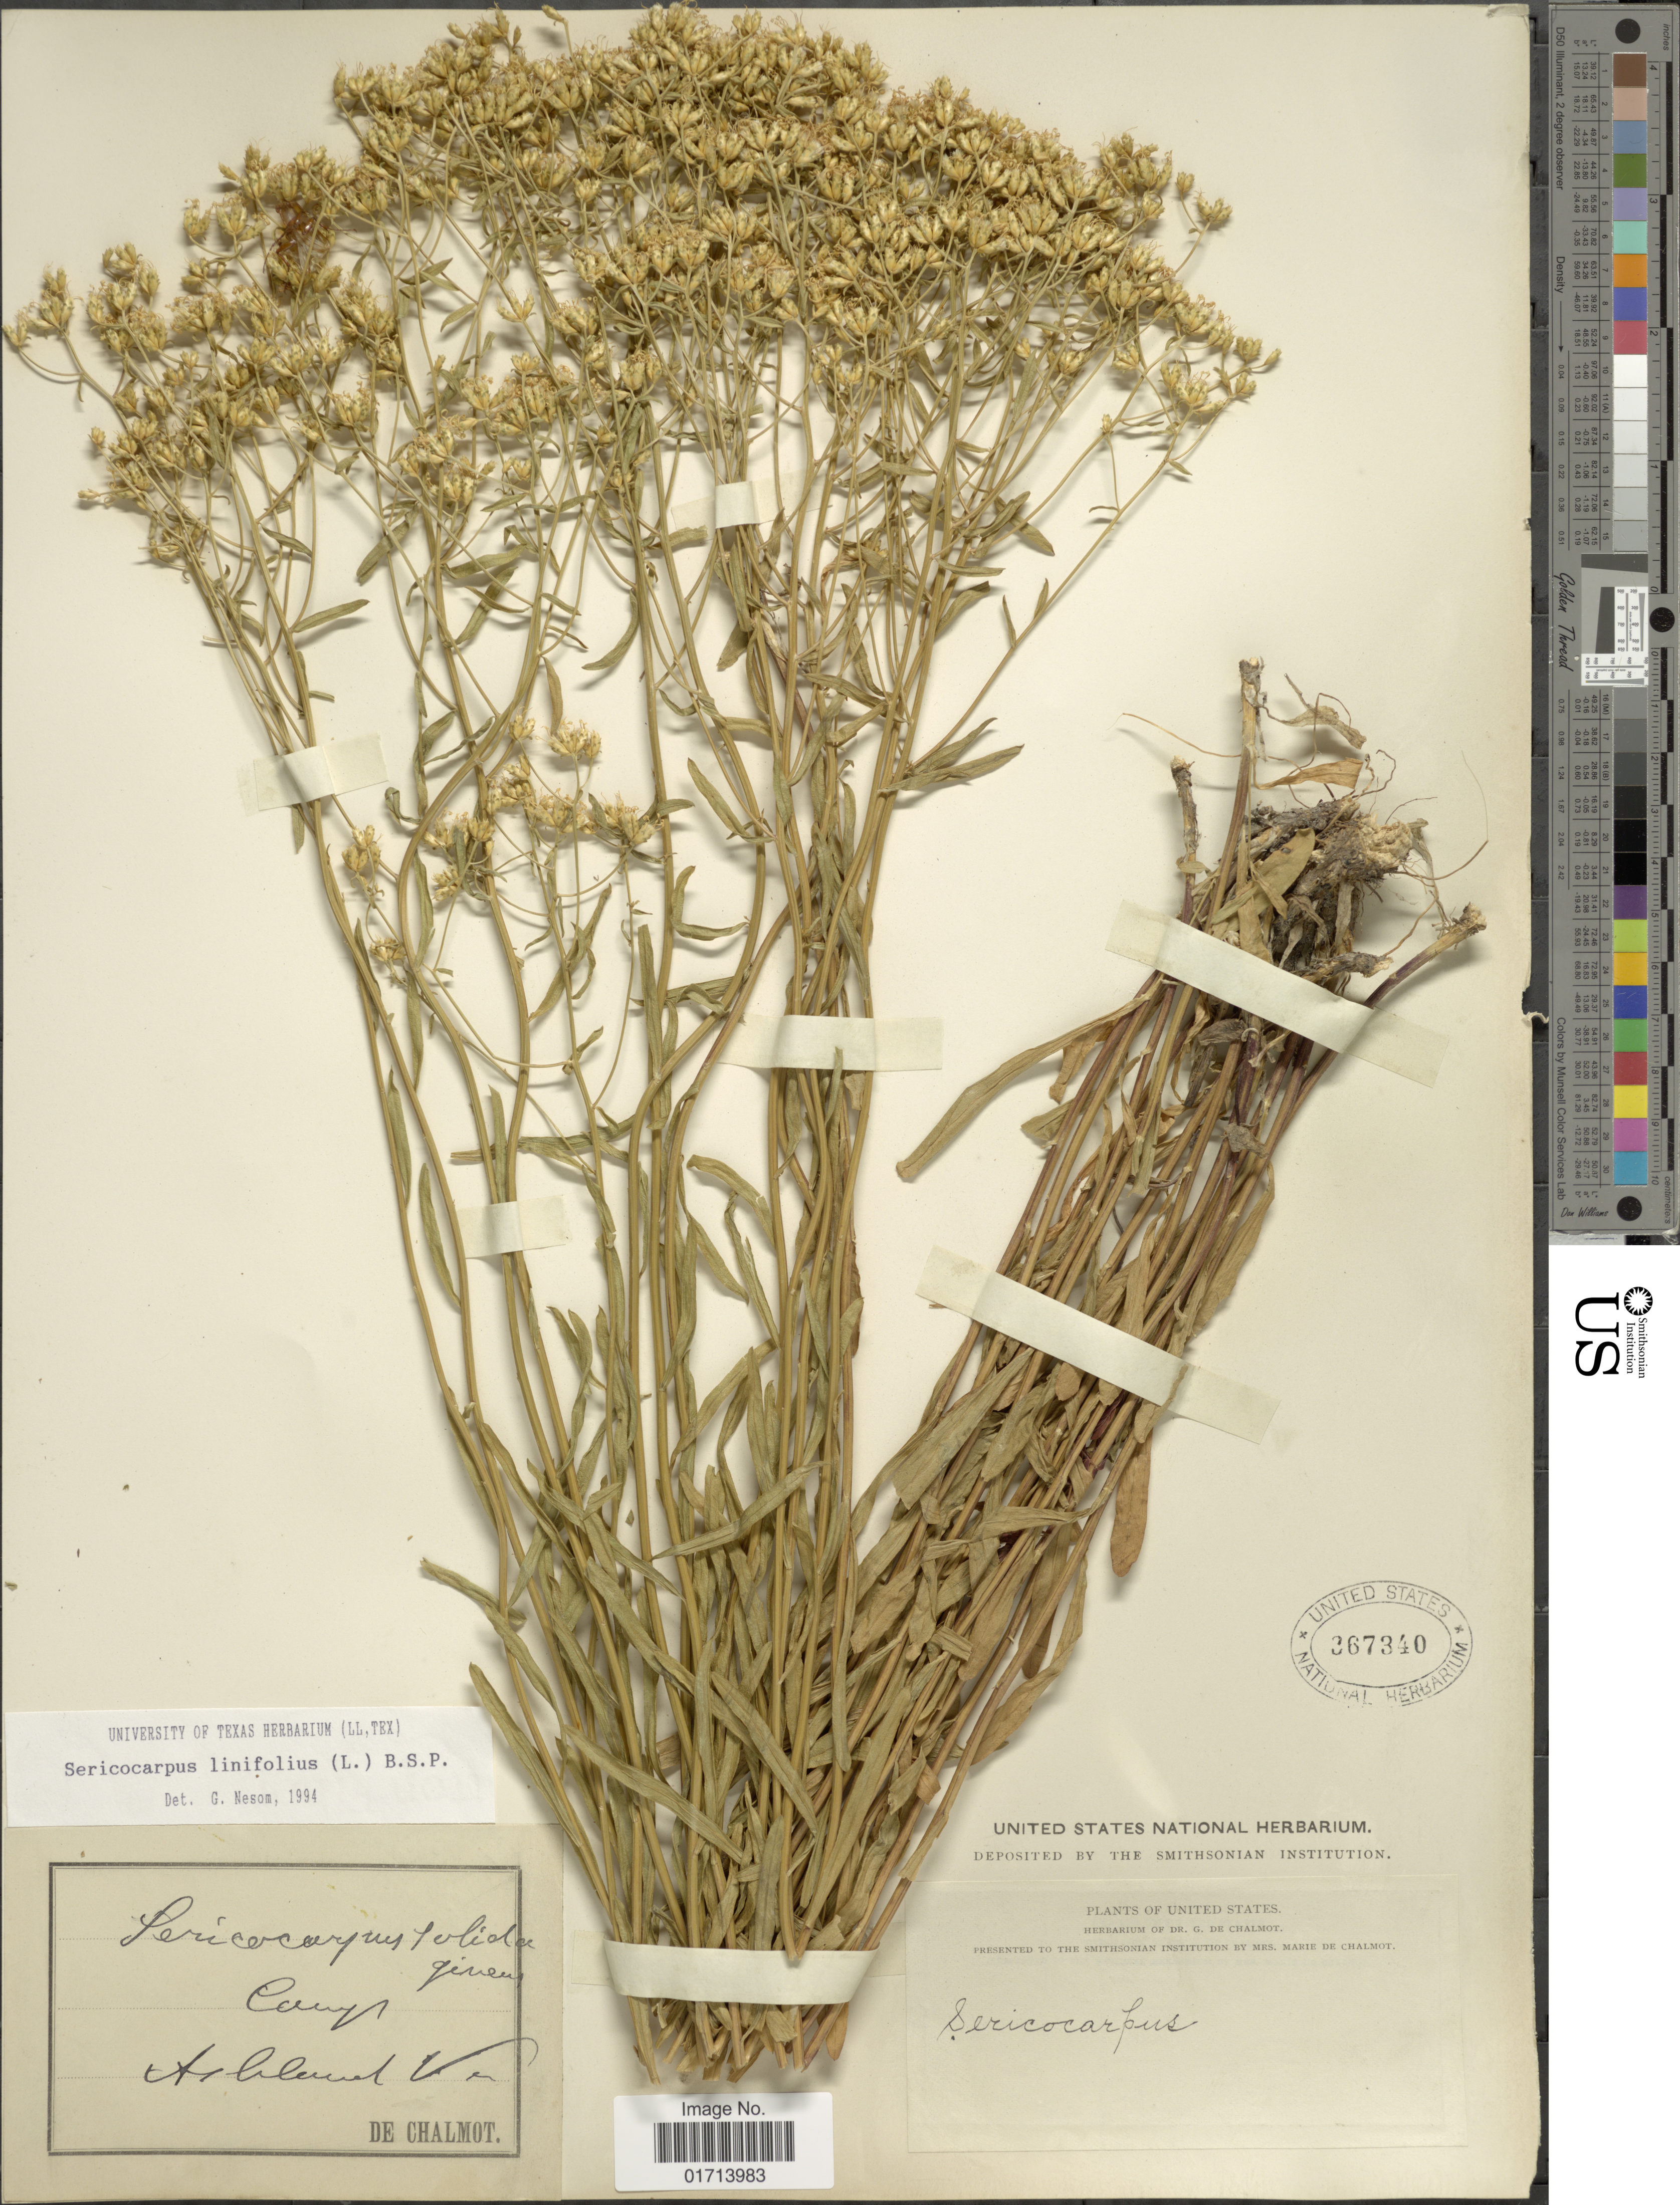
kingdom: Plantae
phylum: Tracheophyta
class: Magnoliopsida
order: Asterales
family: Asteraceae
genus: Sericocarpus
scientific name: Sericocarpus linifolius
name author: (L.) Britton, Stearns & Poggenb.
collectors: G. de Chalmot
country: United States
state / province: Virginia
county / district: Hanover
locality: Ashland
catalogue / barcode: US 367340